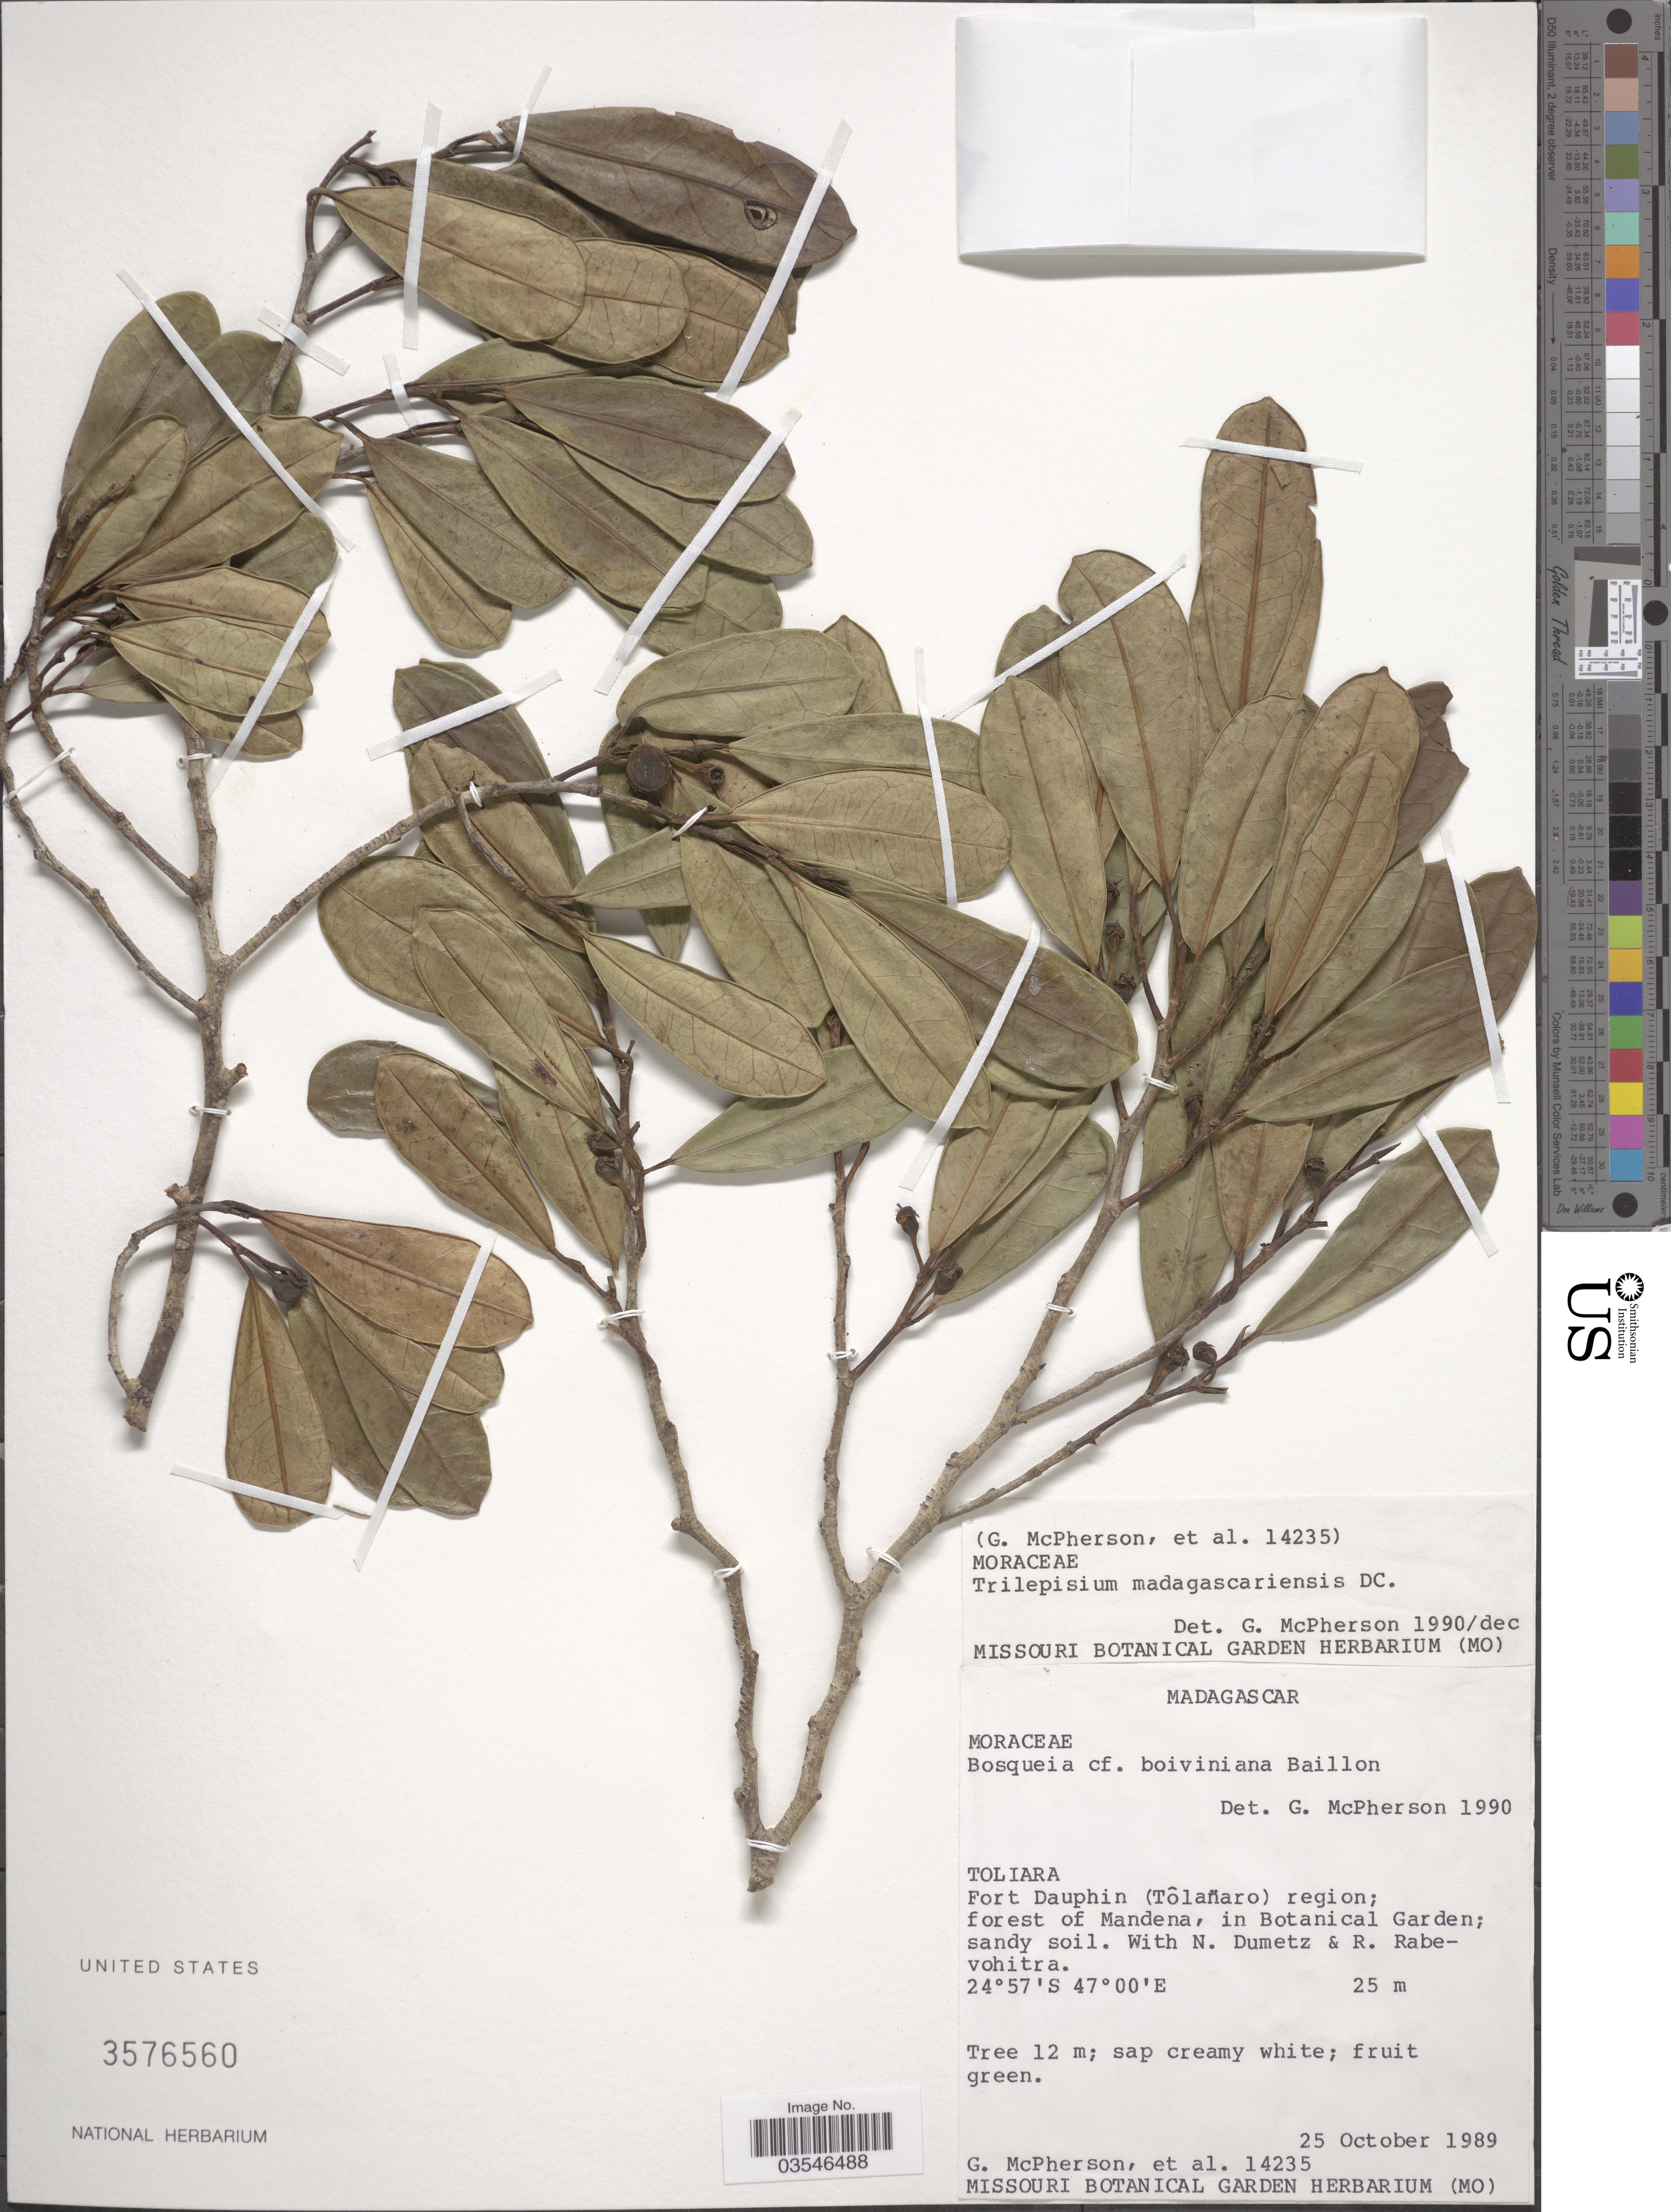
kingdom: Plantae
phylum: Tracheophyta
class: Magnoliopsida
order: Rosales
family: Moraceae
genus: Trilepisium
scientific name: Trilepisium madagascariense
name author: DC.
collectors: G. McPherson, N. Dumetz & R. Rabevohitra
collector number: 14235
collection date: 1989-10-25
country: Madagascar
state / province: Anosy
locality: Fort Dauphin (Tôlañaro) region: forest of Mandena, in Botanical Garden.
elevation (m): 25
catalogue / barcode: US 3576560